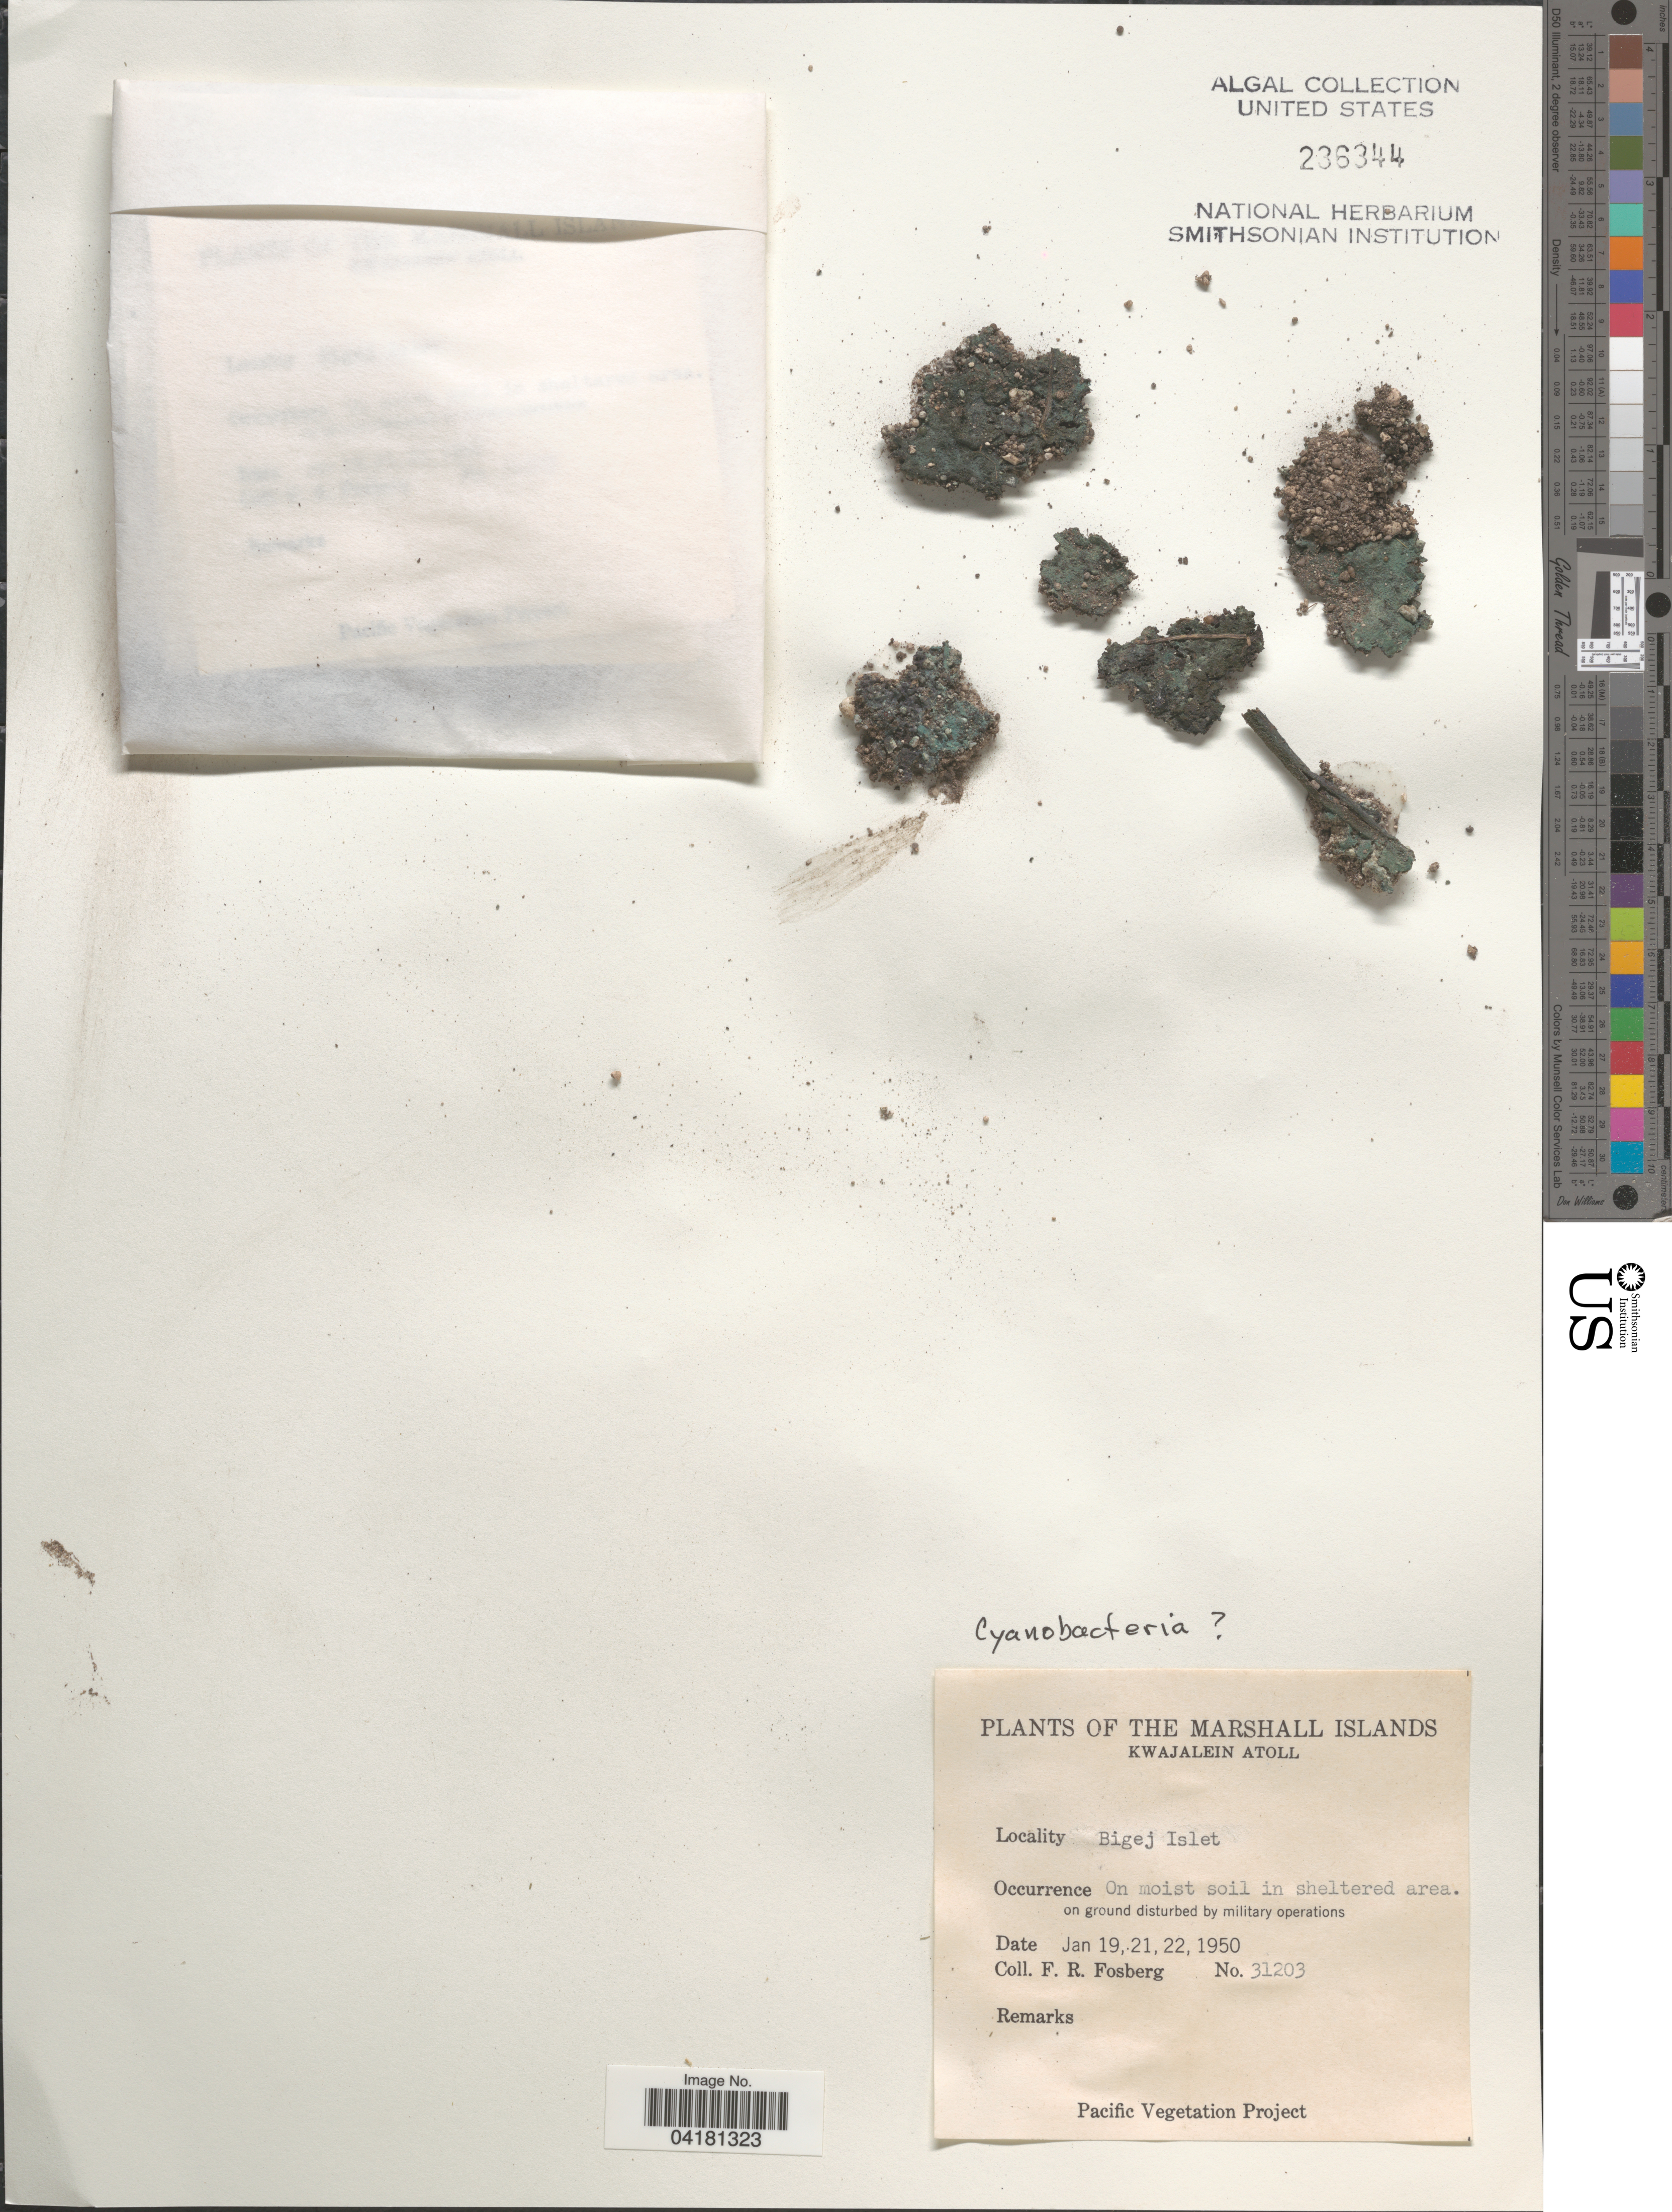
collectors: F. R. Fosberg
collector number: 31203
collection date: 1950-01-19/1950-01-22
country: Marshall Islands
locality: Kwajalein Atoll. Bigej Islet.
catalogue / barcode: US 236344